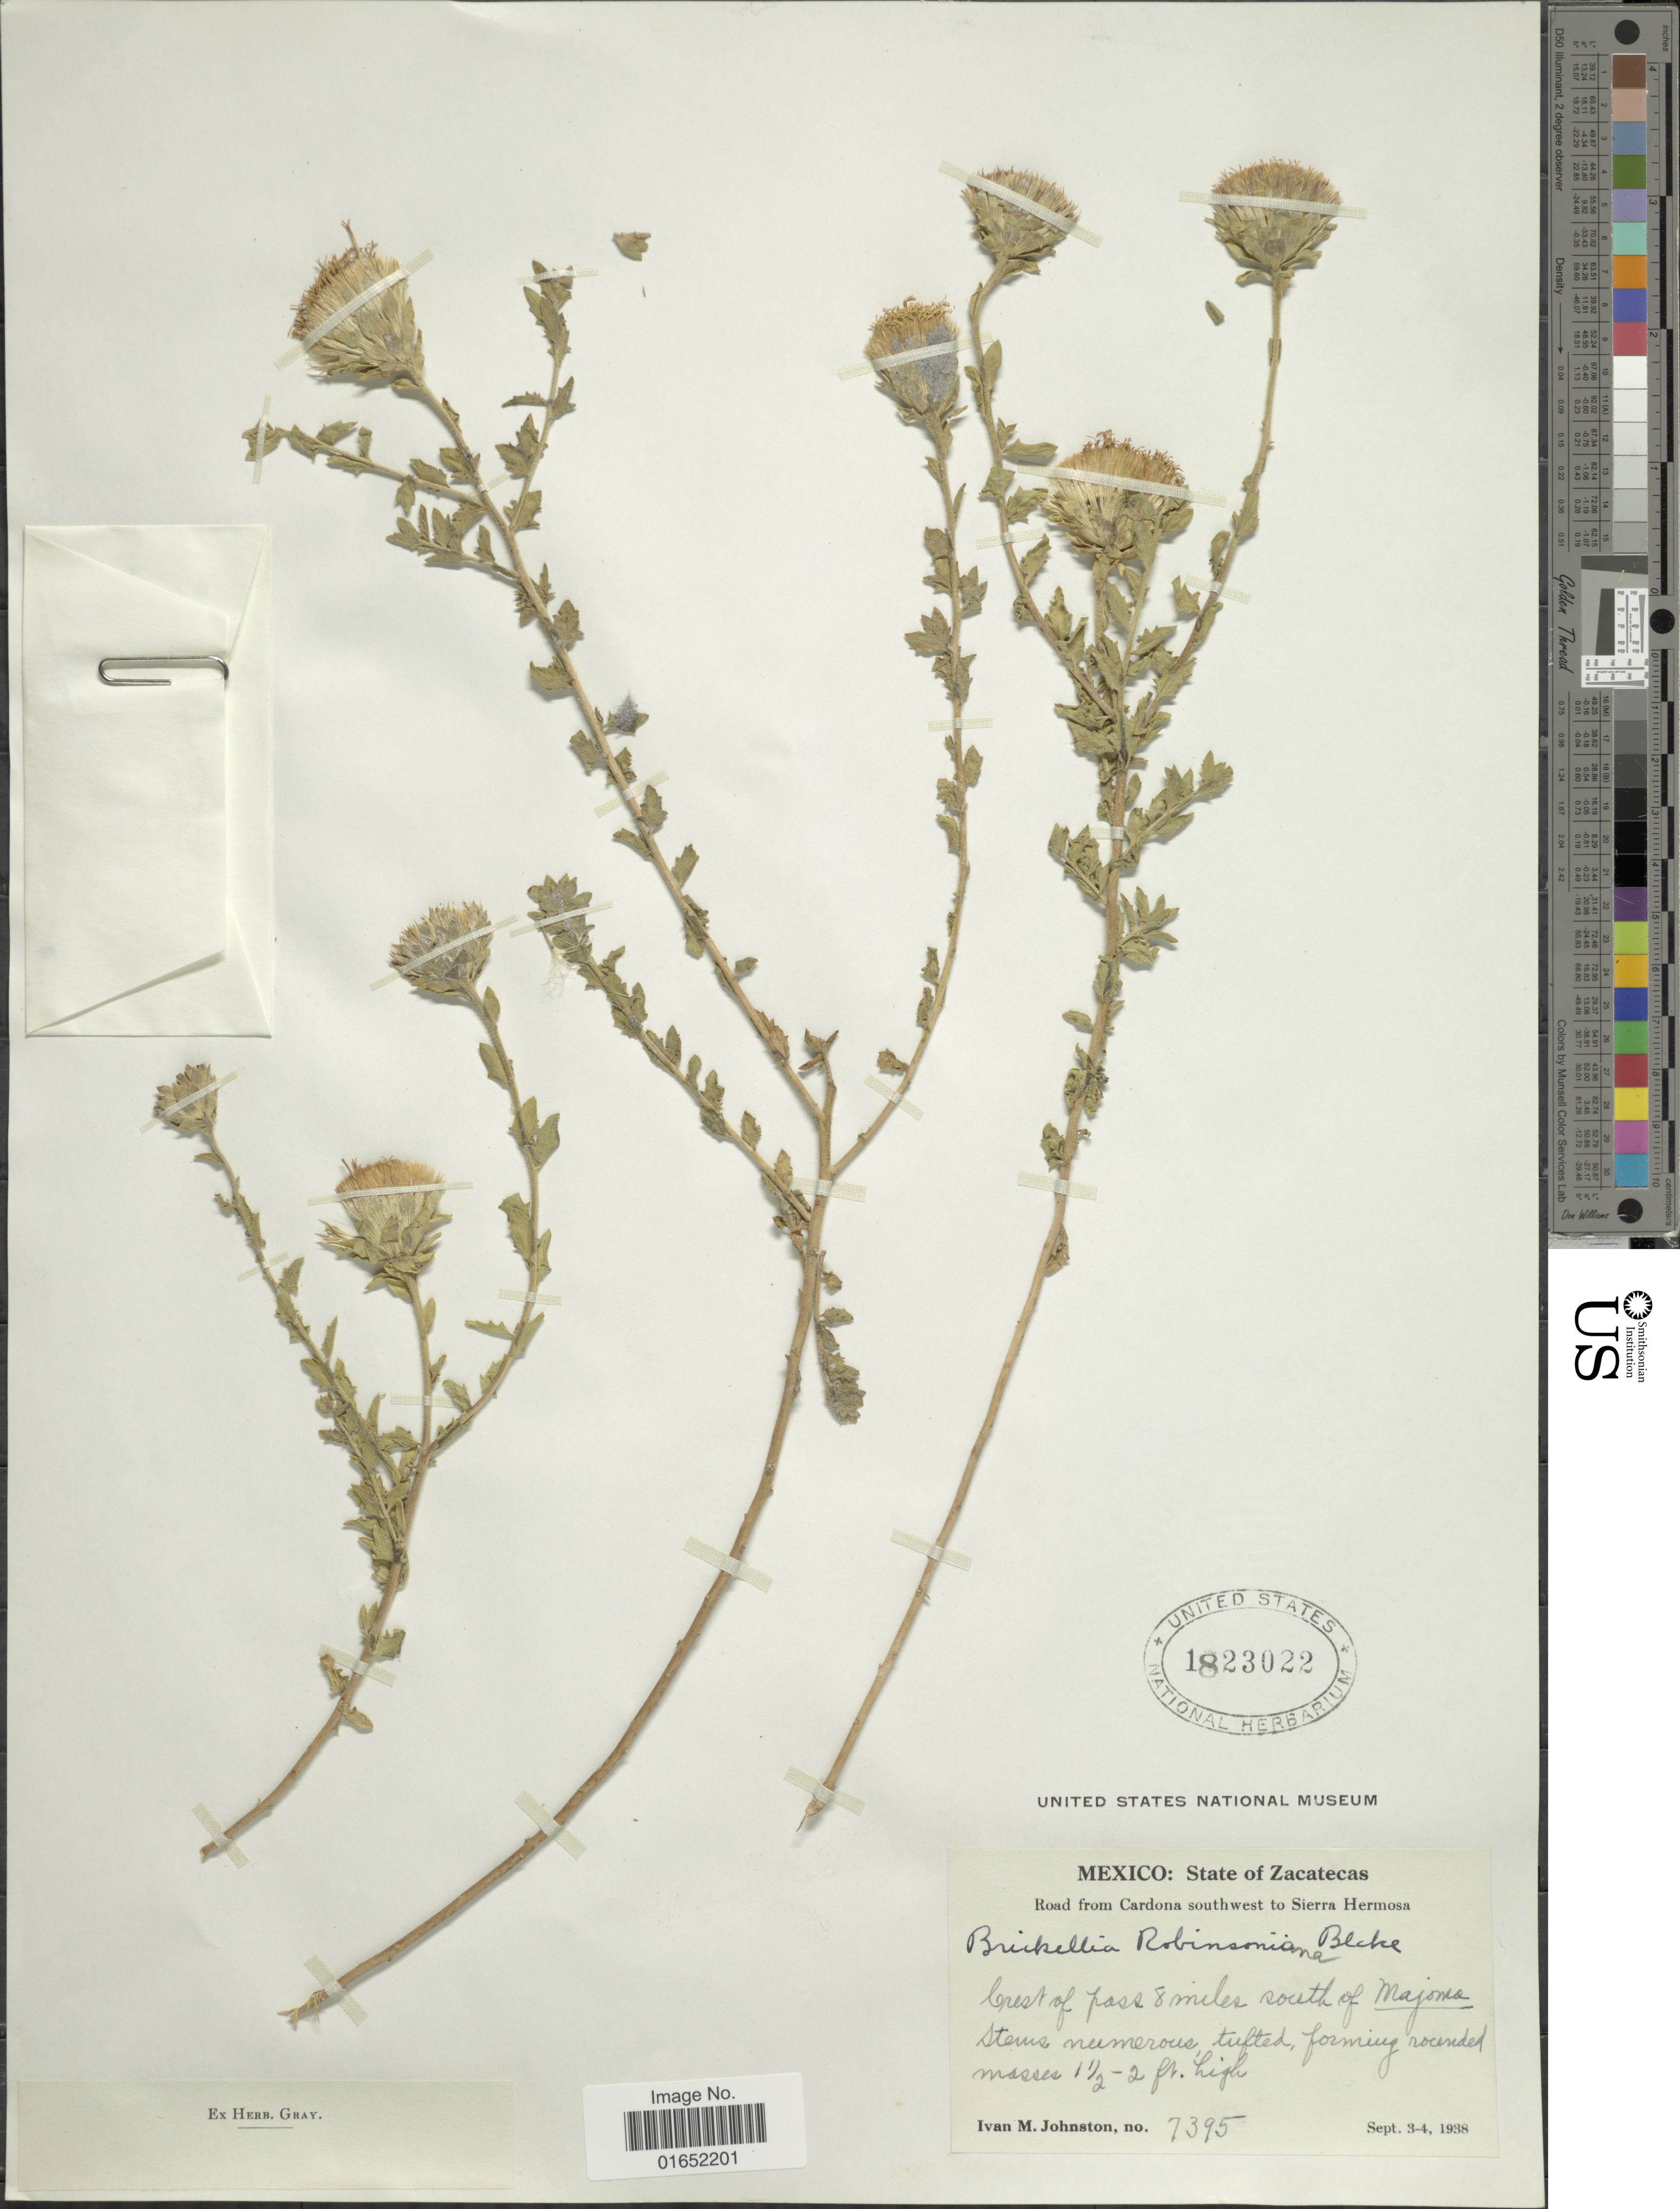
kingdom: Plantae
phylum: Tracheophyta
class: Magnoliopsida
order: Asterales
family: Asteraceae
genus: Brickellia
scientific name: Brickellia robinsoniana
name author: S.F. Blake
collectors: I.M. Johnston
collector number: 7395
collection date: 1938-09-03/1938-09-04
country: Mexico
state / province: Zacatecas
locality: Road from Cardona southwest to Sierra Hermosa, Crest of pass 8 miles south of Majona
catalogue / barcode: US 1823022